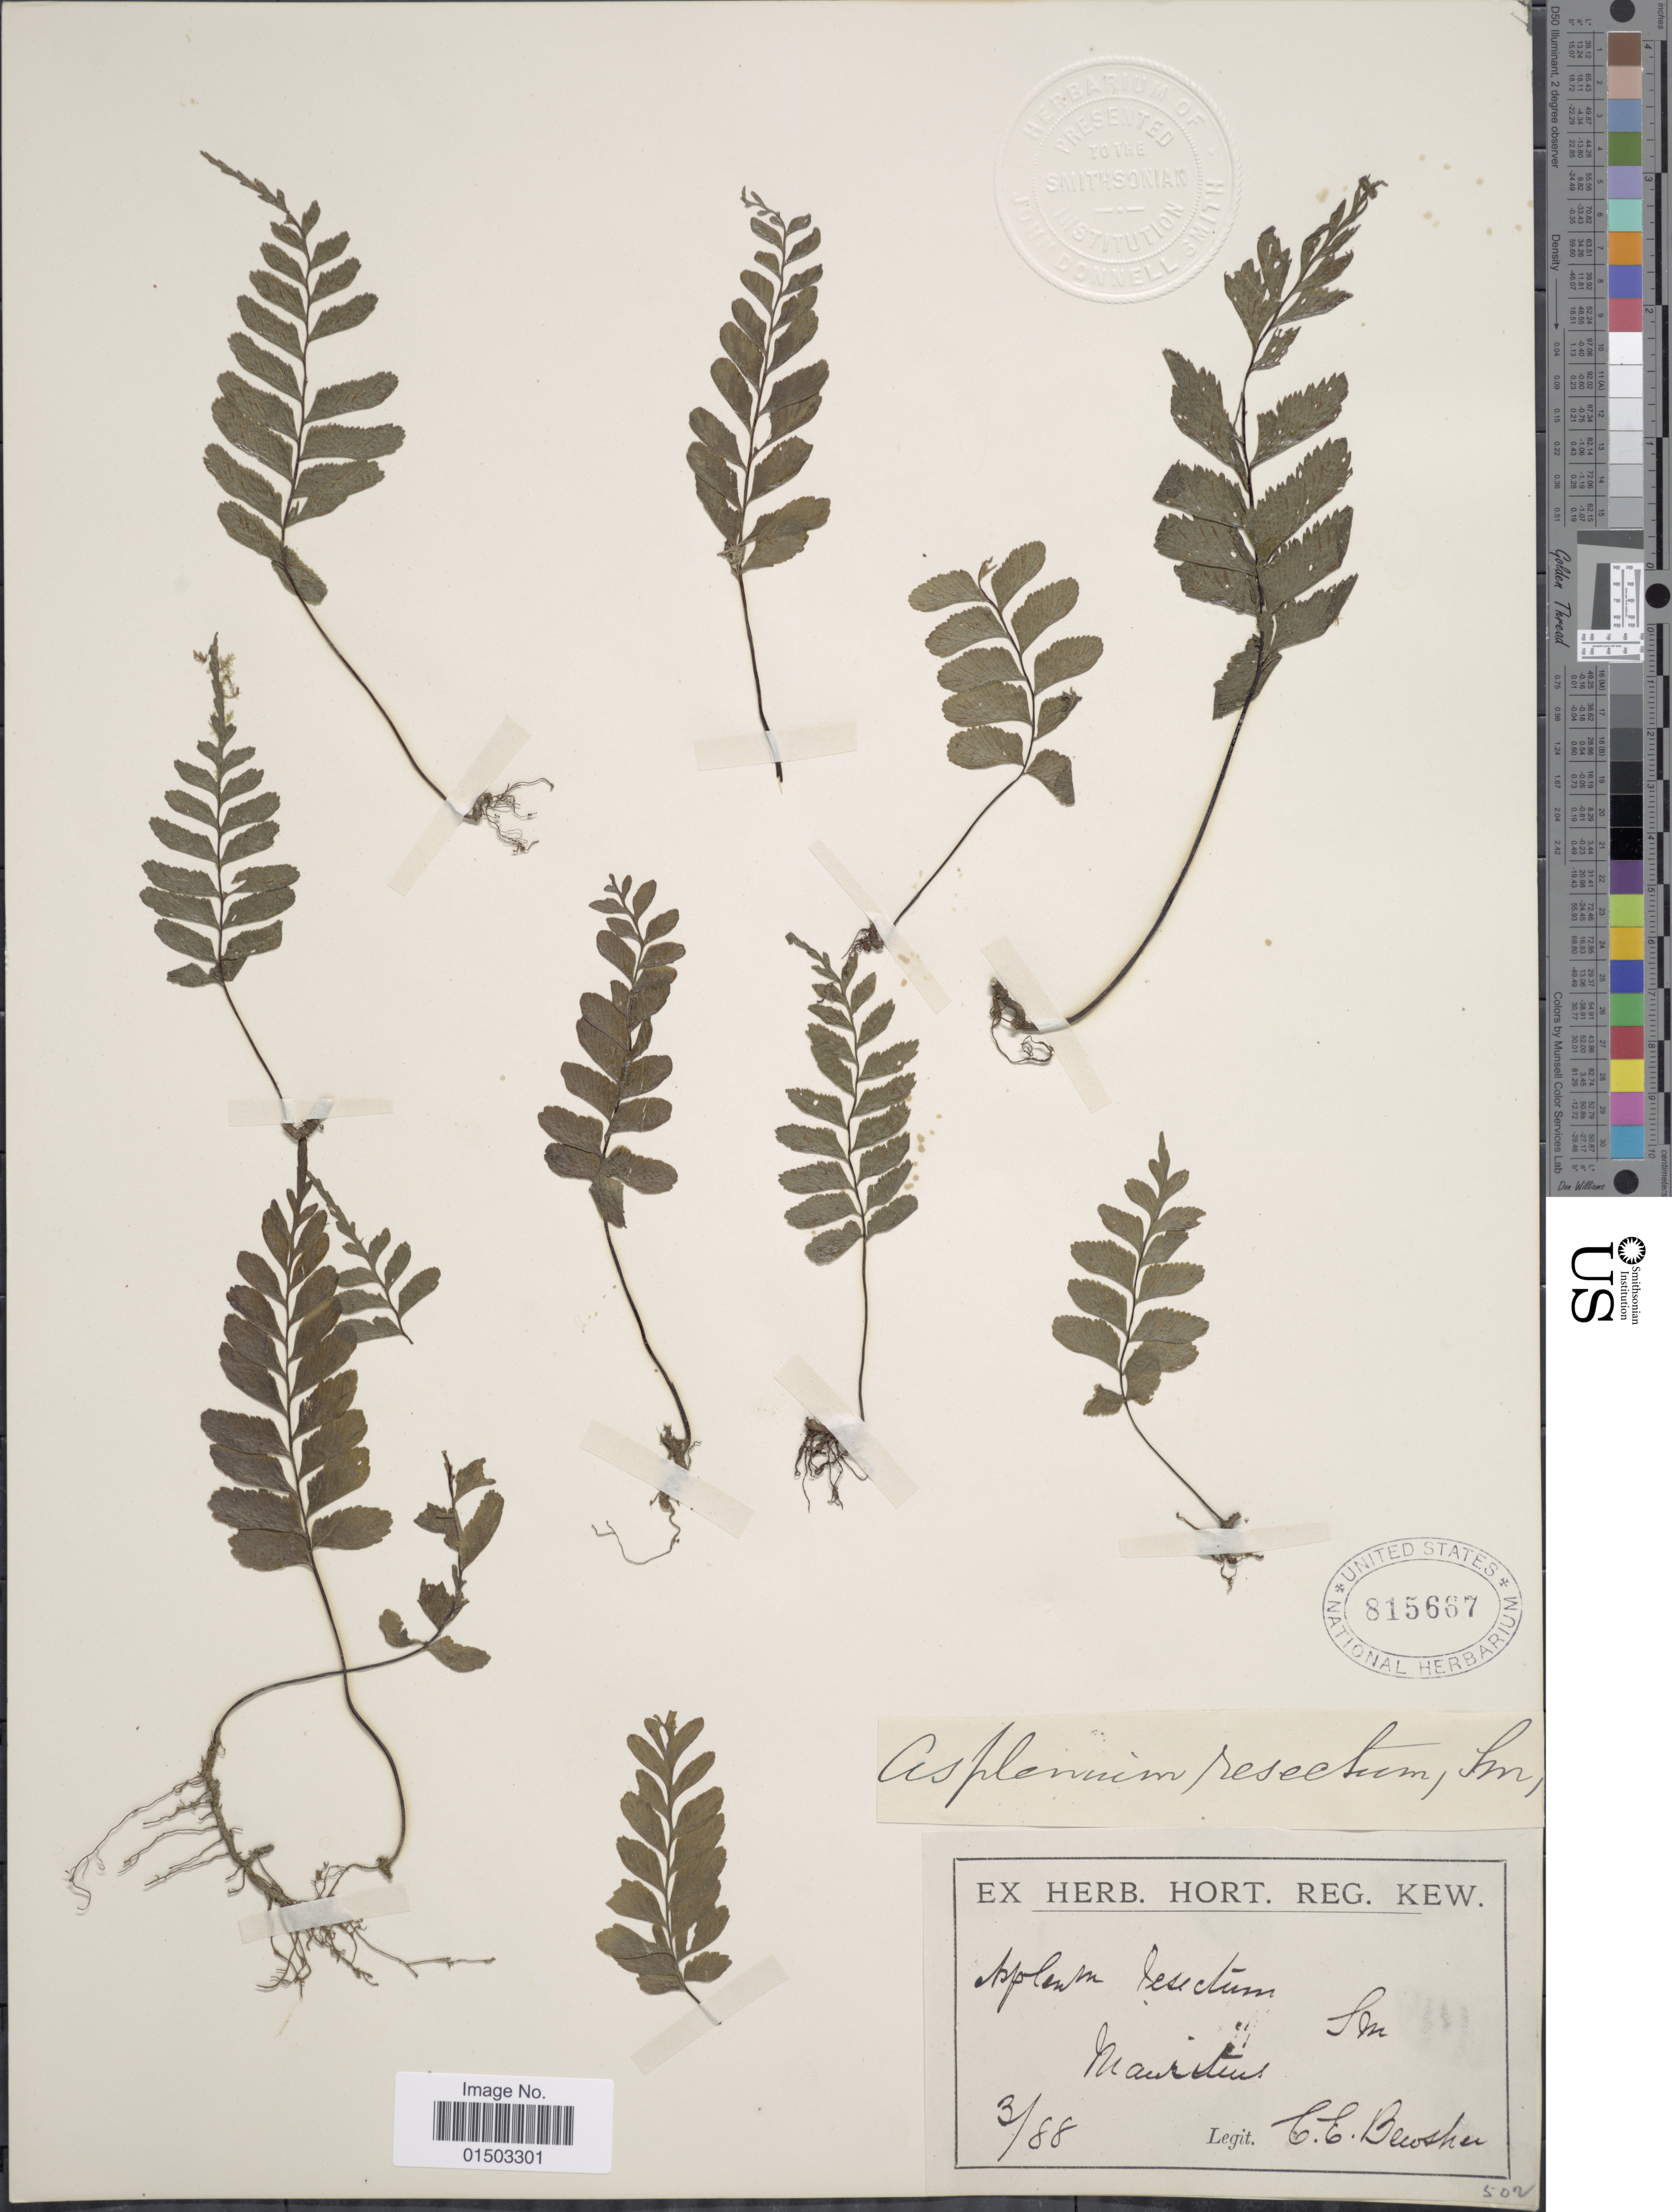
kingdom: Plantae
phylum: Tracheophyta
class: Polypodiopsida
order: Polypodiales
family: Aspleniaceae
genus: Hymenasplenium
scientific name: Hymenasplenium unilaterale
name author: (Lam.) Hayata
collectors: C. Bewsher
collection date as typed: Transcribed d/m/y: /3/88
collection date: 1888-03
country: Mauritius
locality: Mauritius.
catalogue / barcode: US 815687